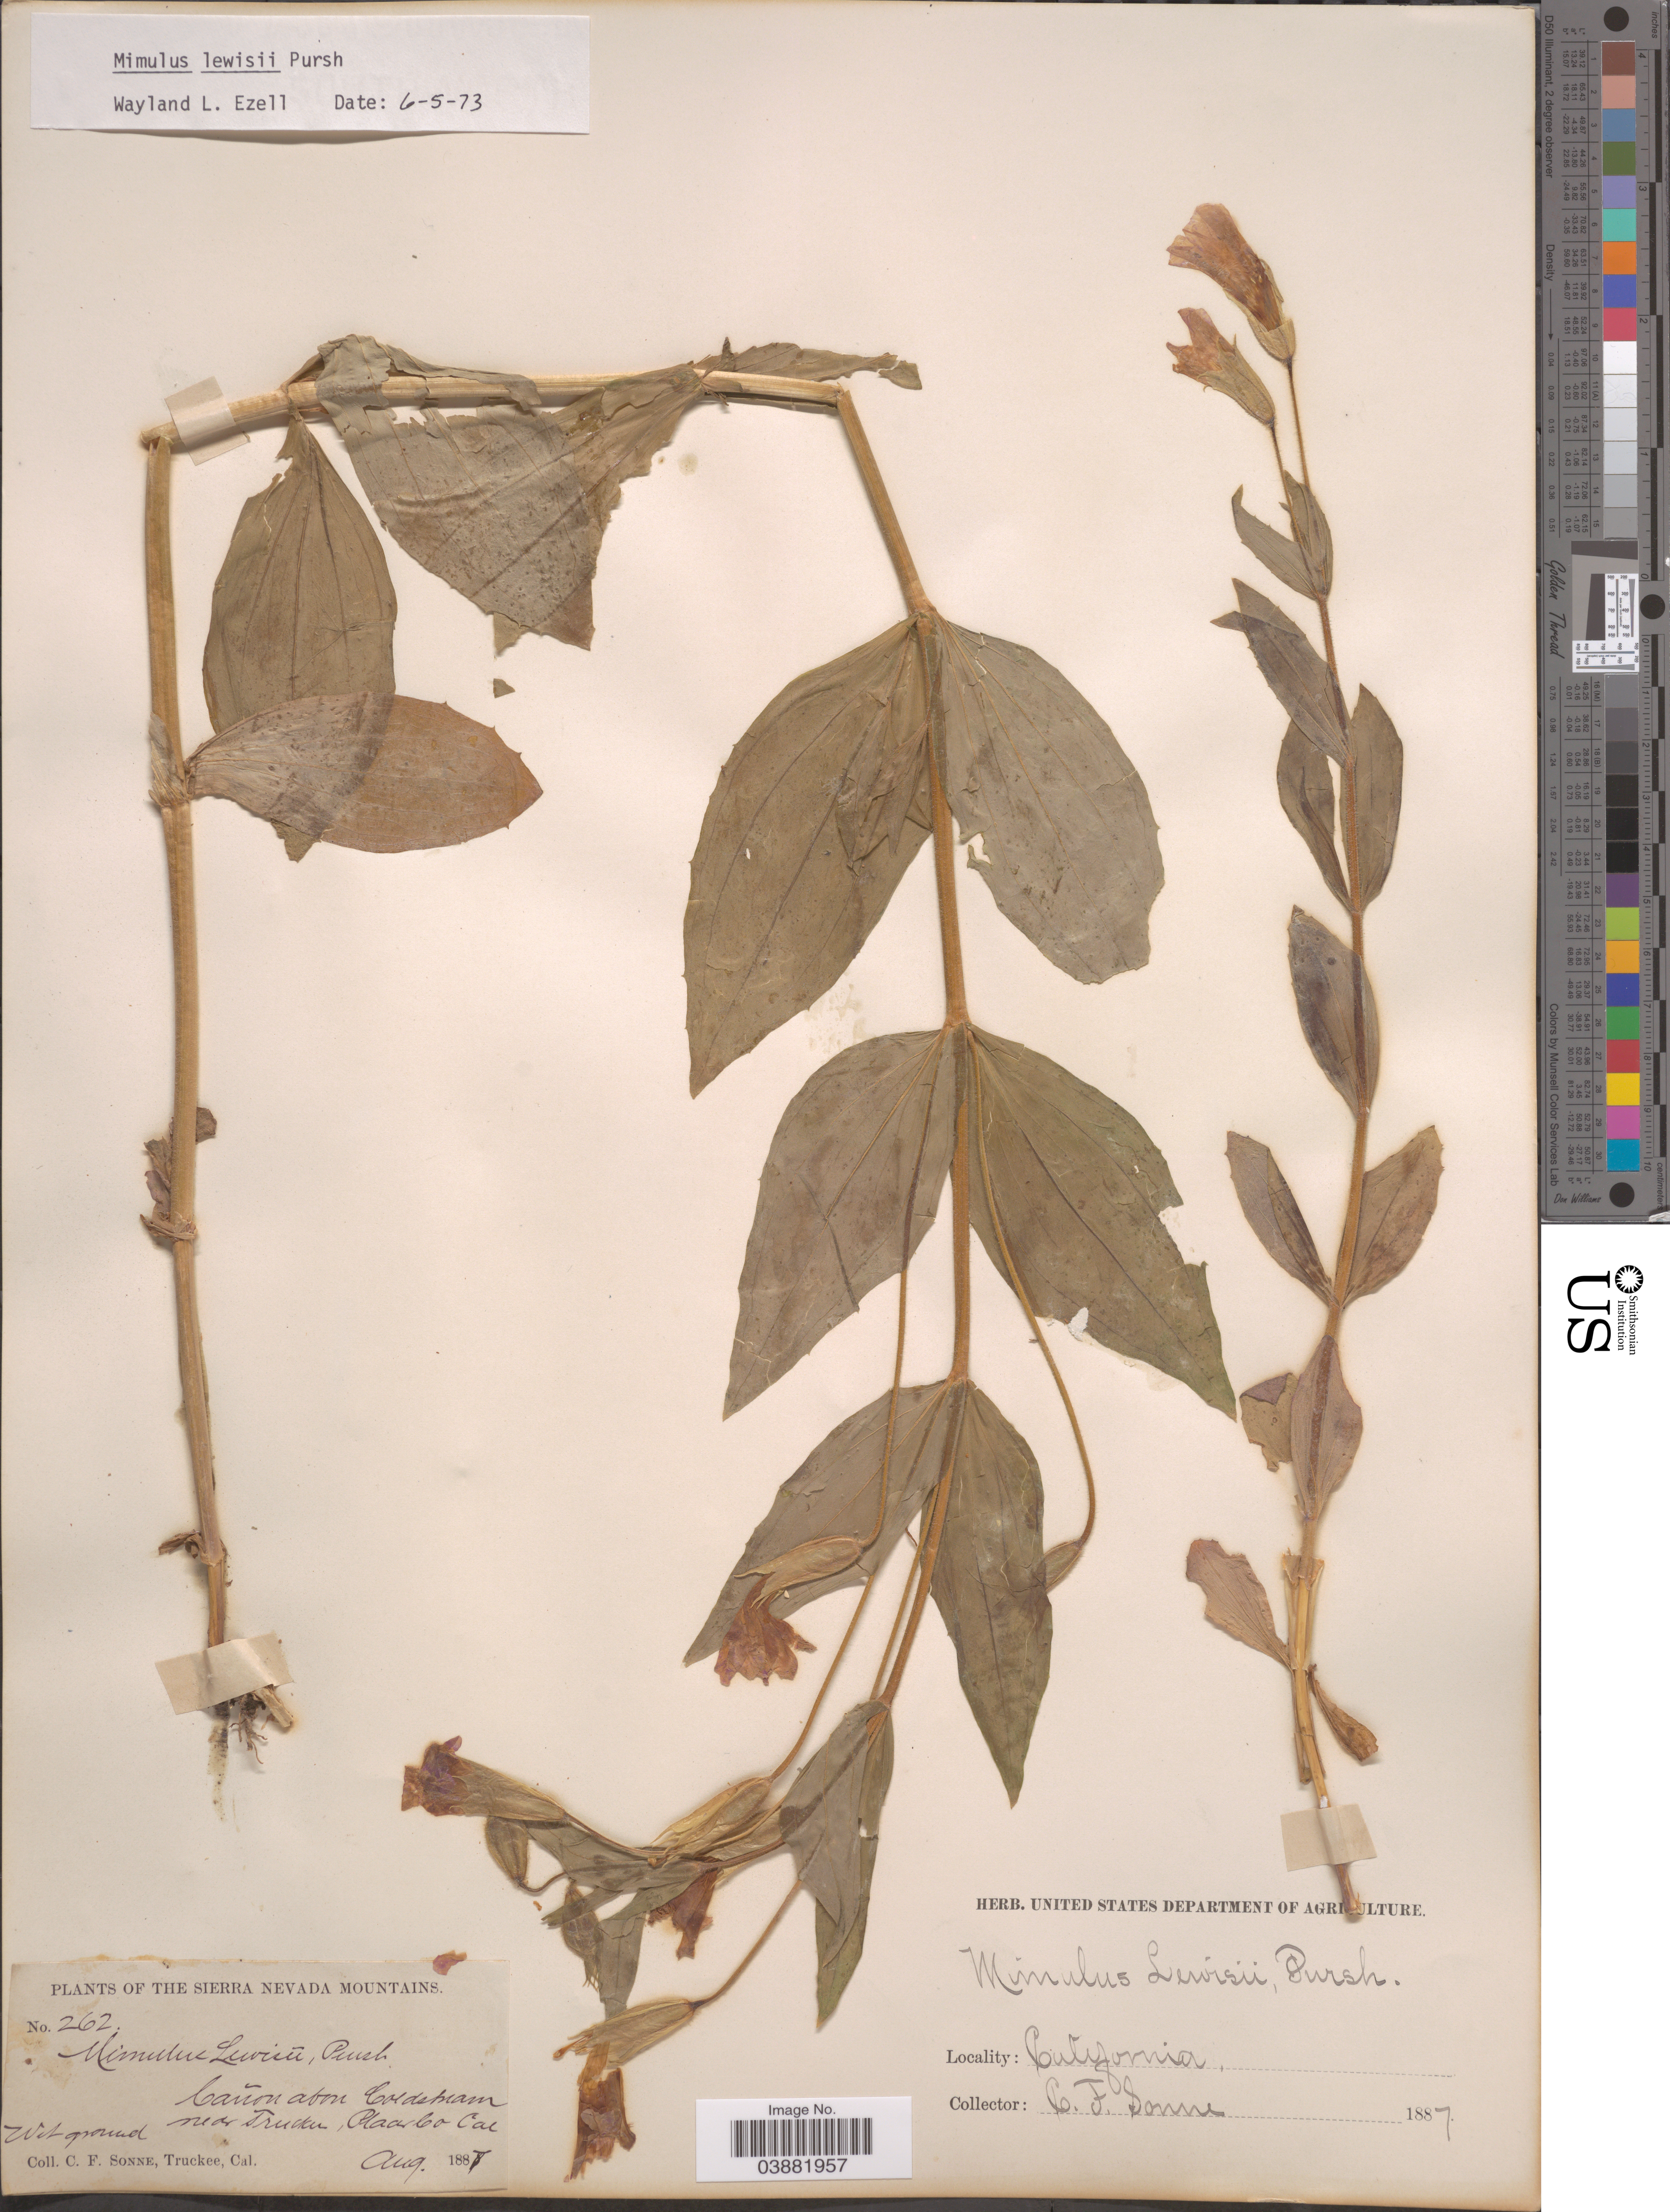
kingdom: Plantae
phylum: Tracheophyta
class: Magnoliopsida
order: Lamiales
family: Phrymaceae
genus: Mimulus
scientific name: Mimulus lewisii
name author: Pursh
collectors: C. Sonne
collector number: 262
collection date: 1887-08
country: United States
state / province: California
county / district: Placer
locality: Sierra Nevada Mountains. Cañon above Coldsstream near Truckee, Placer Co.